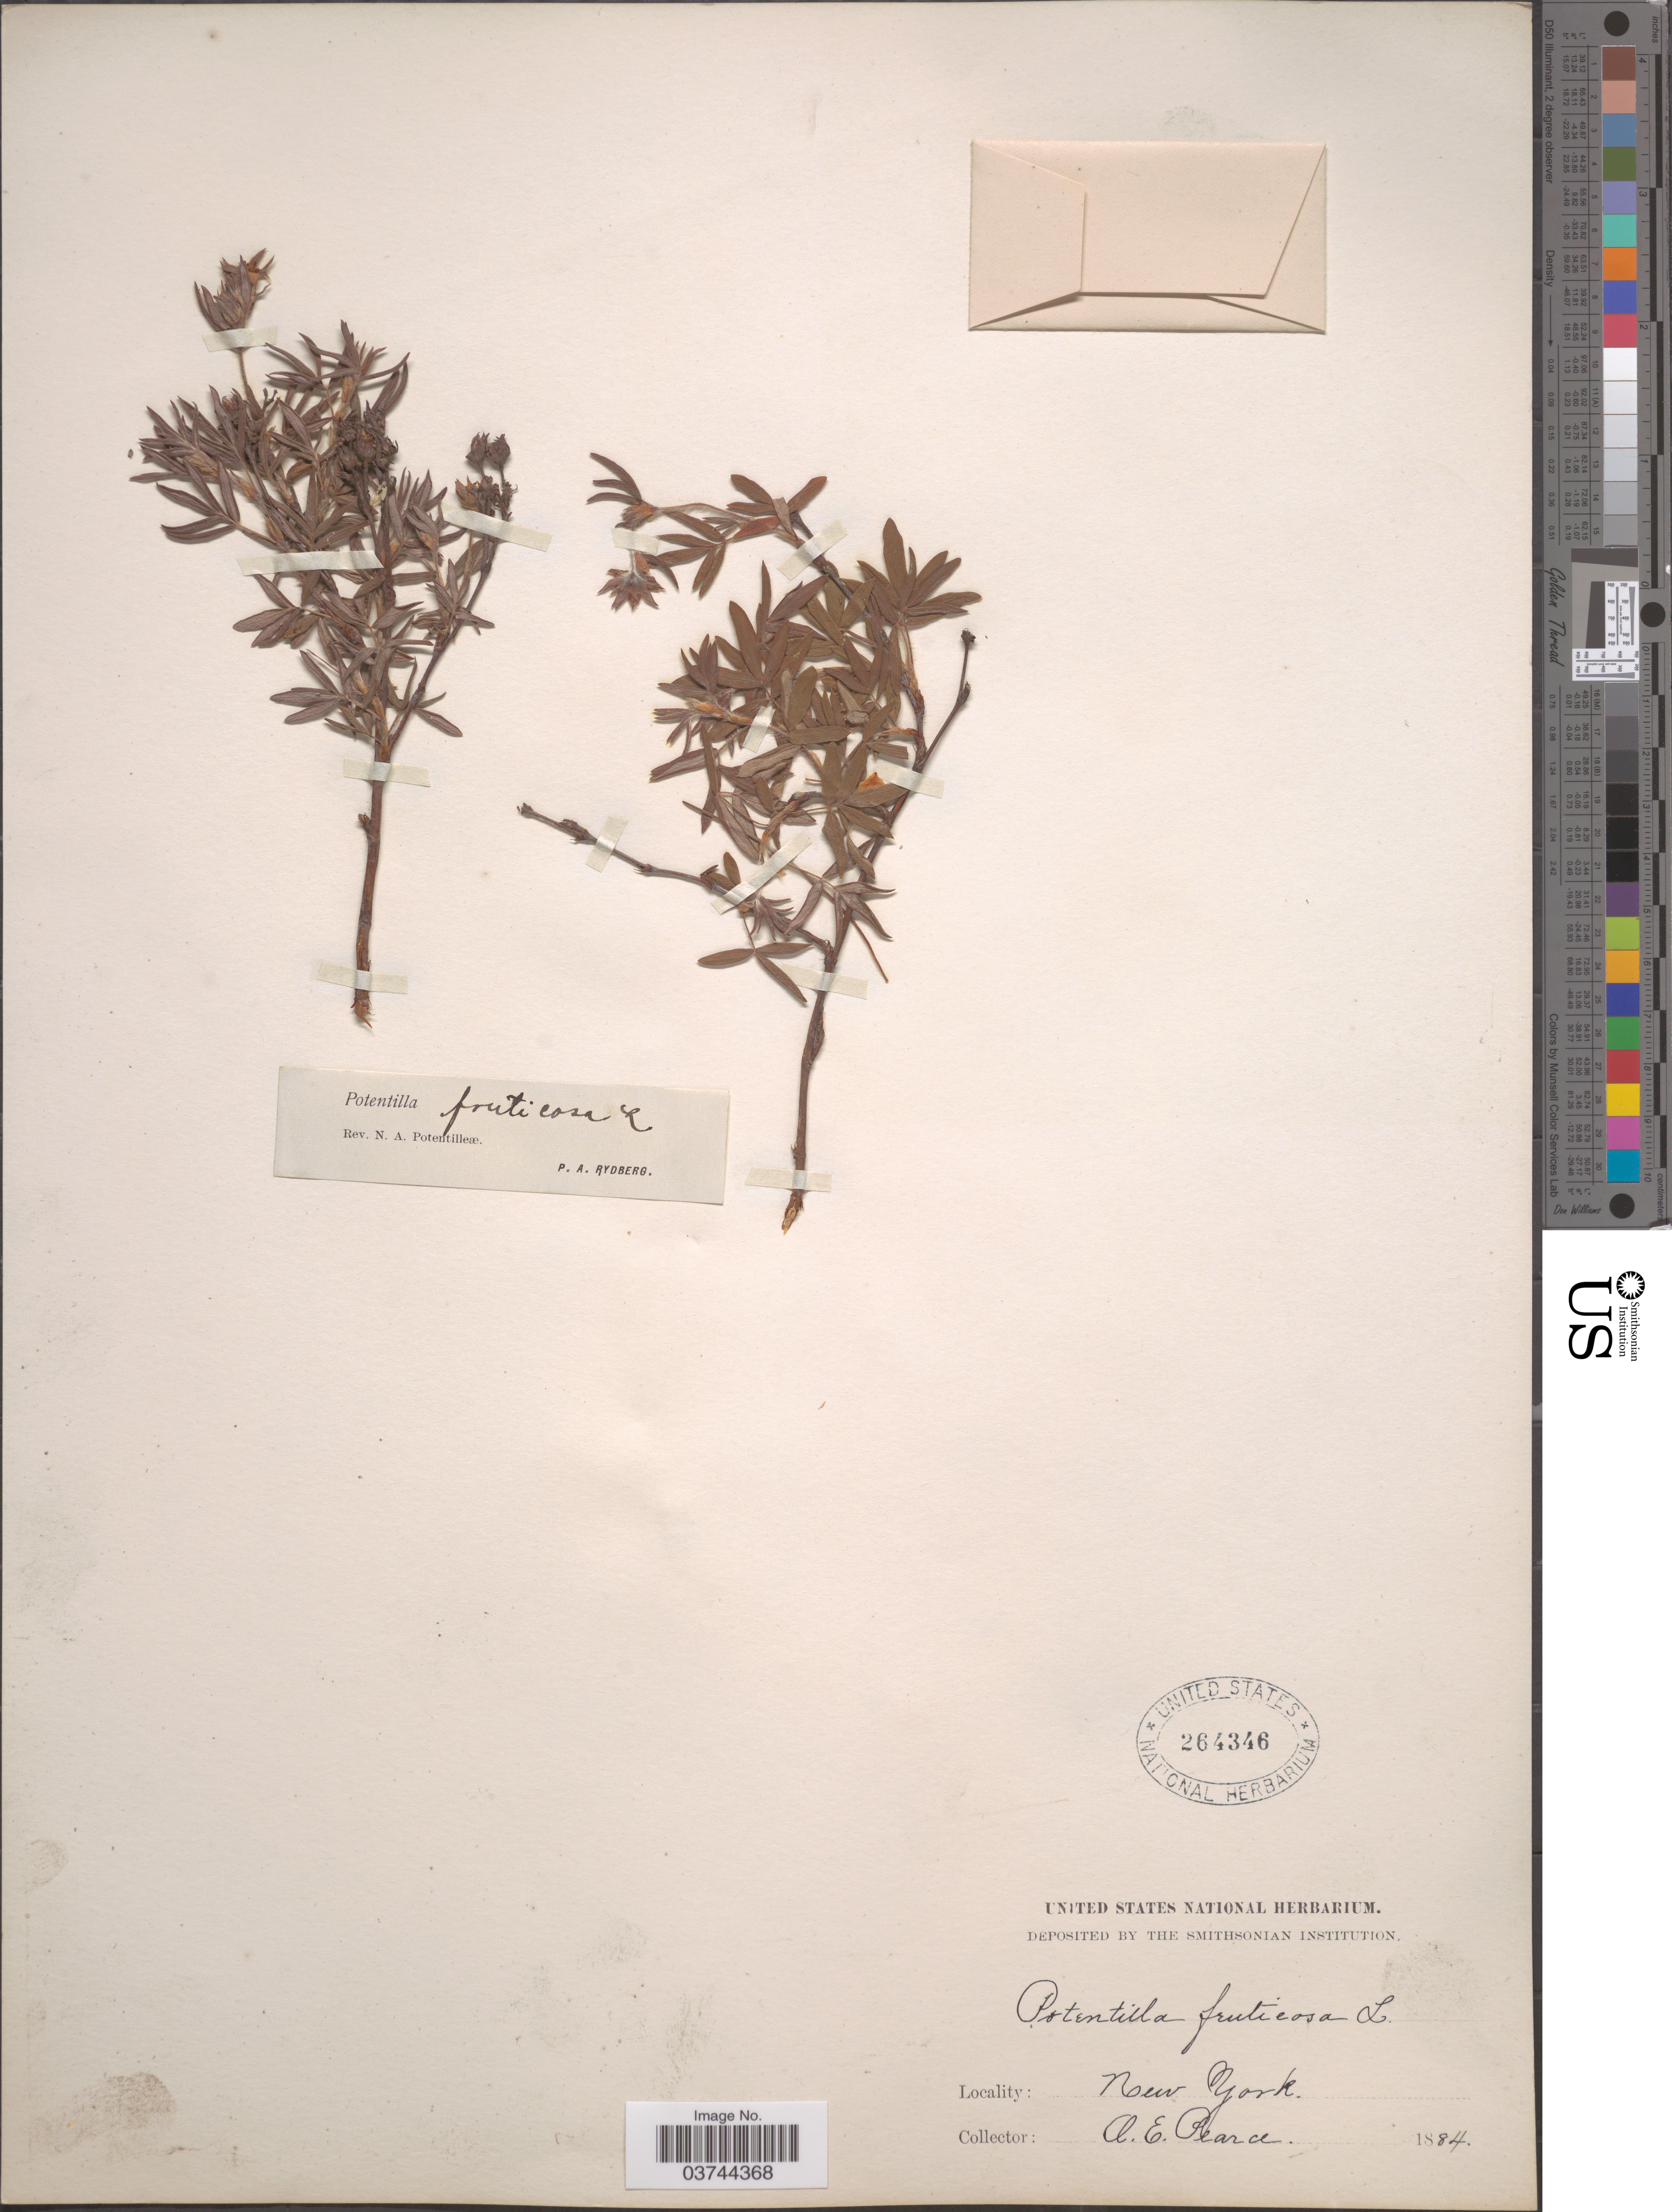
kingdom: Plantae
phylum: Tracheophyta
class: Magnoliopsida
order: Rosales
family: Rosaceae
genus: Dasiphora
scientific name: Dasiphora fruticosa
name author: (L.) Rydb.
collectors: A. Pearce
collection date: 1884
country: United States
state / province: New York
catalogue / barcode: US 264346